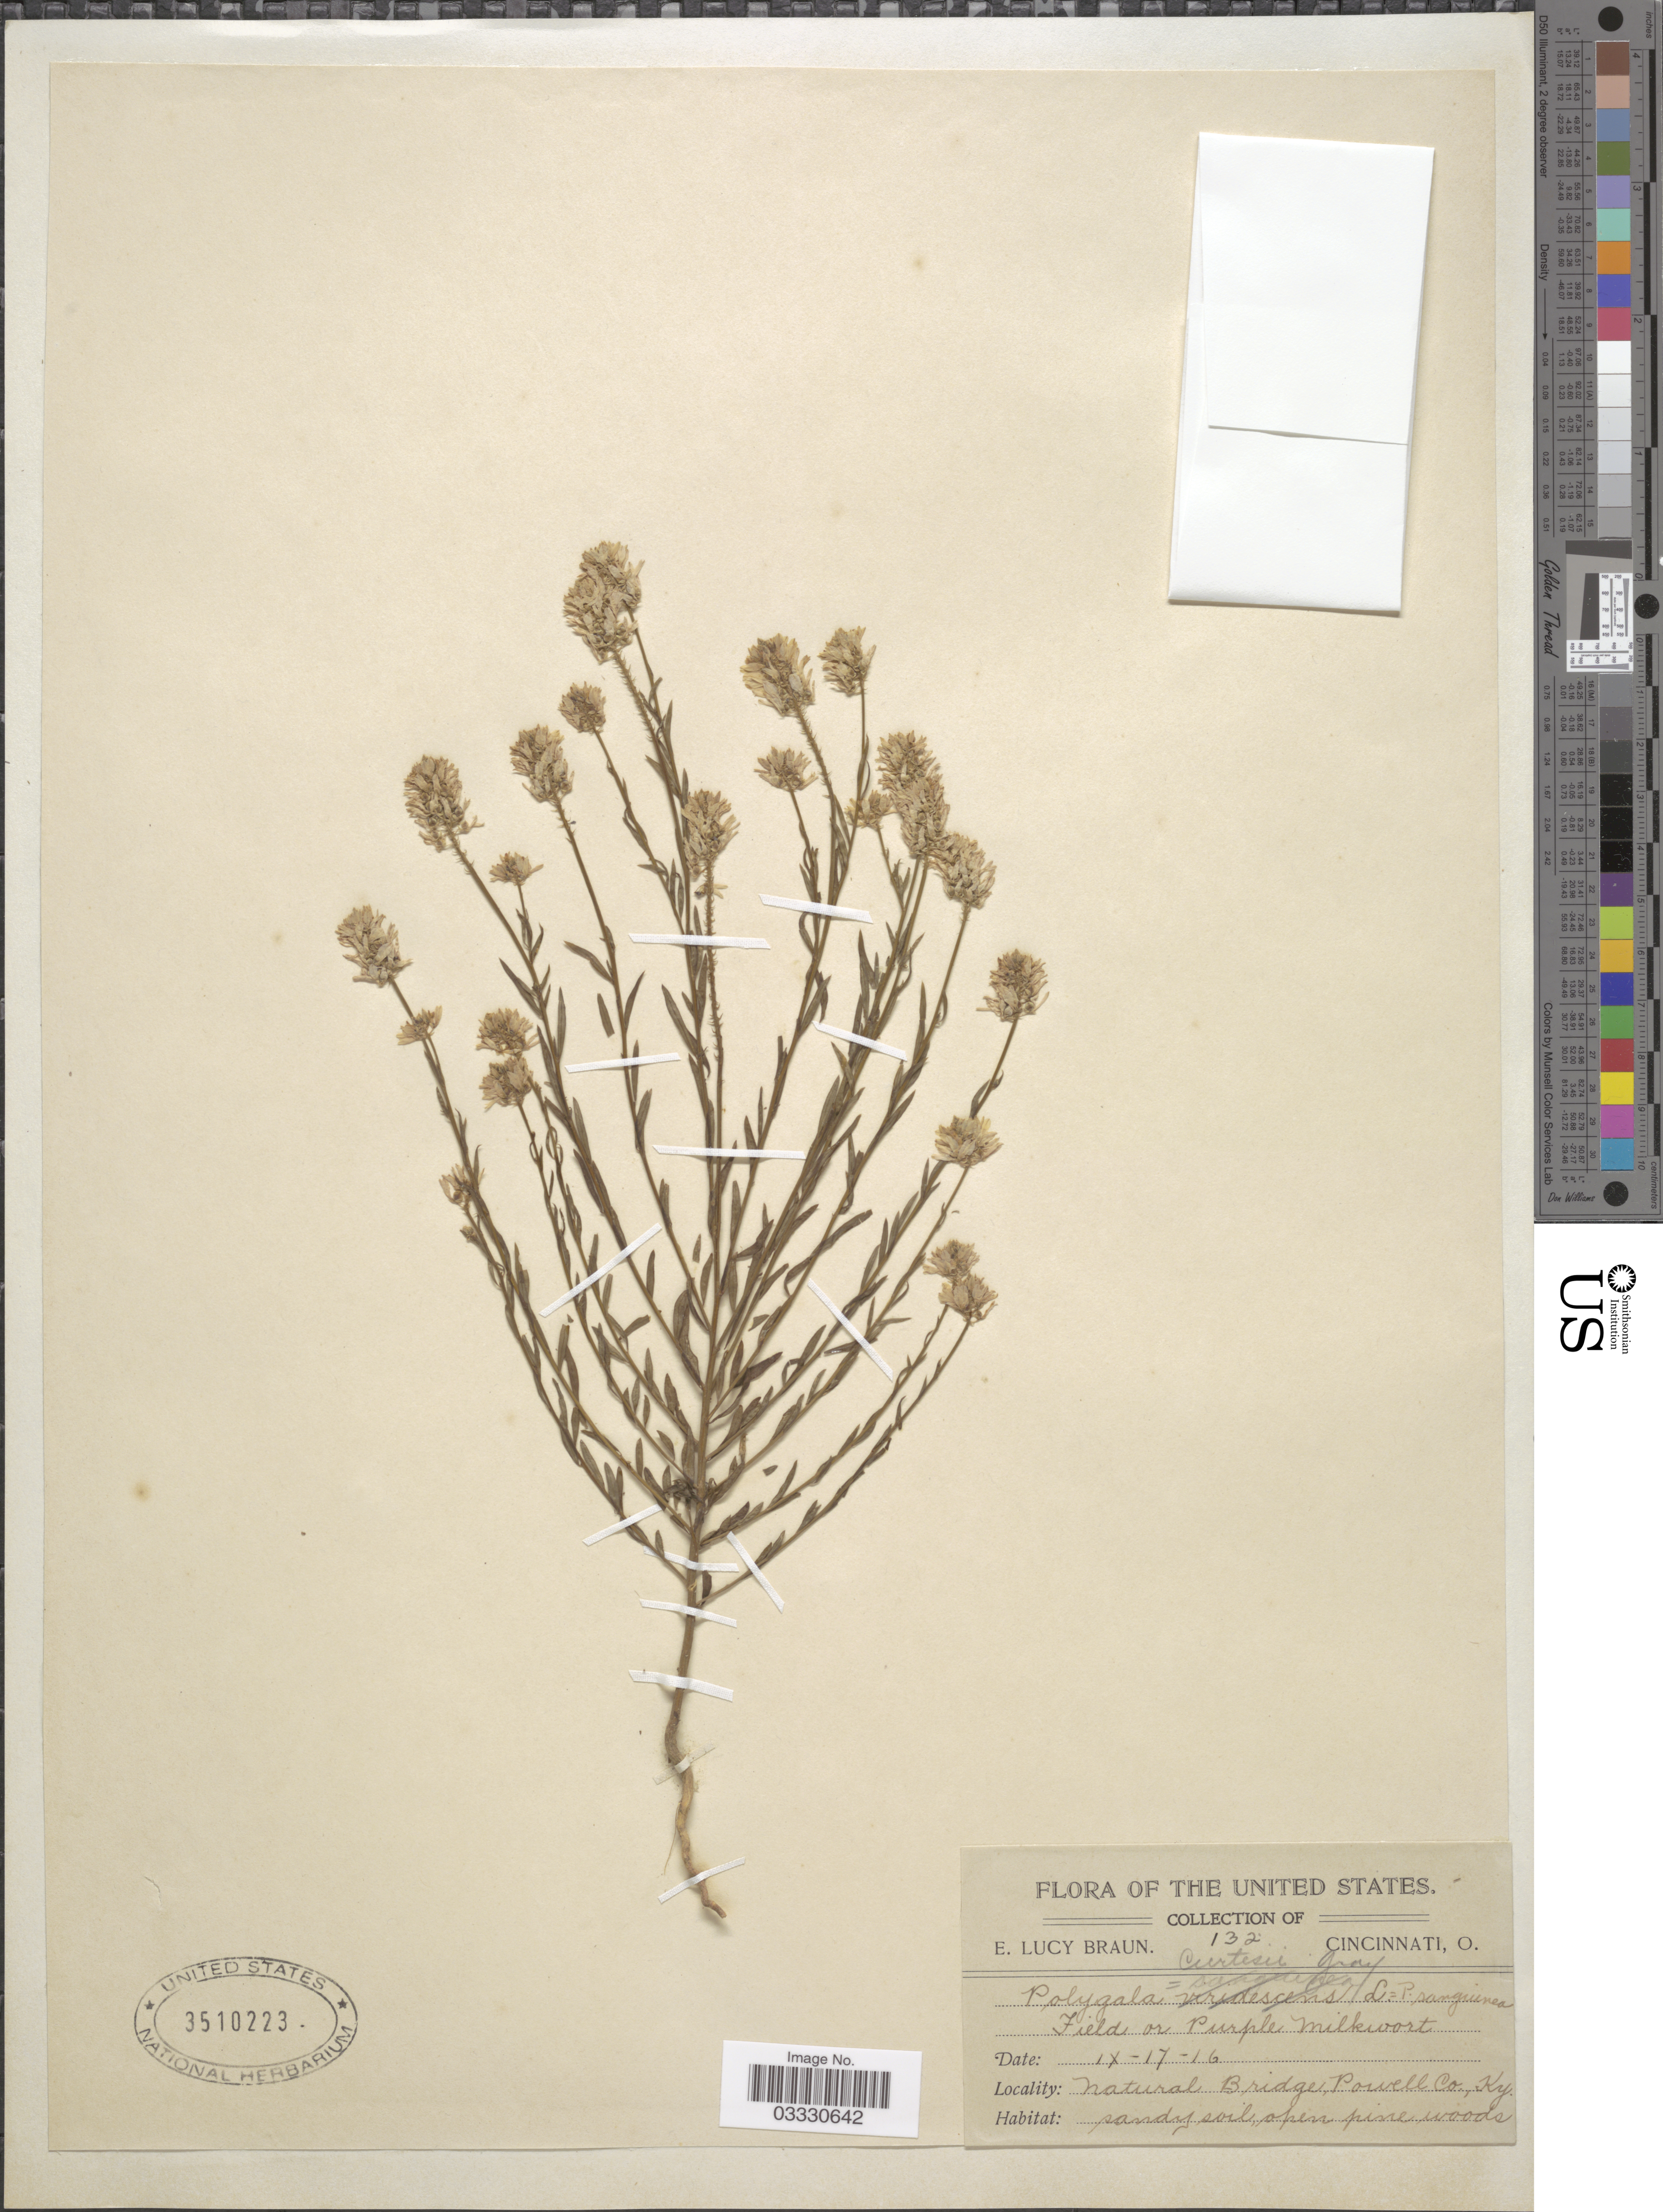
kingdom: Plantae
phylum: Tracheophyta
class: Magnoliopsida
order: Fabales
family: Polygalaceae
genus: Polygala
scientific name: Polygala curtissii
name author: A. Gray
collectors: E. L. Braun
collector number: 132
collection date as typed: Transcribed d/m/y: 17/9/16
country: United States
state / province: Kentucky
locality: Natural Bridge, Powell Co.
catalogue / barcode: US 3510223